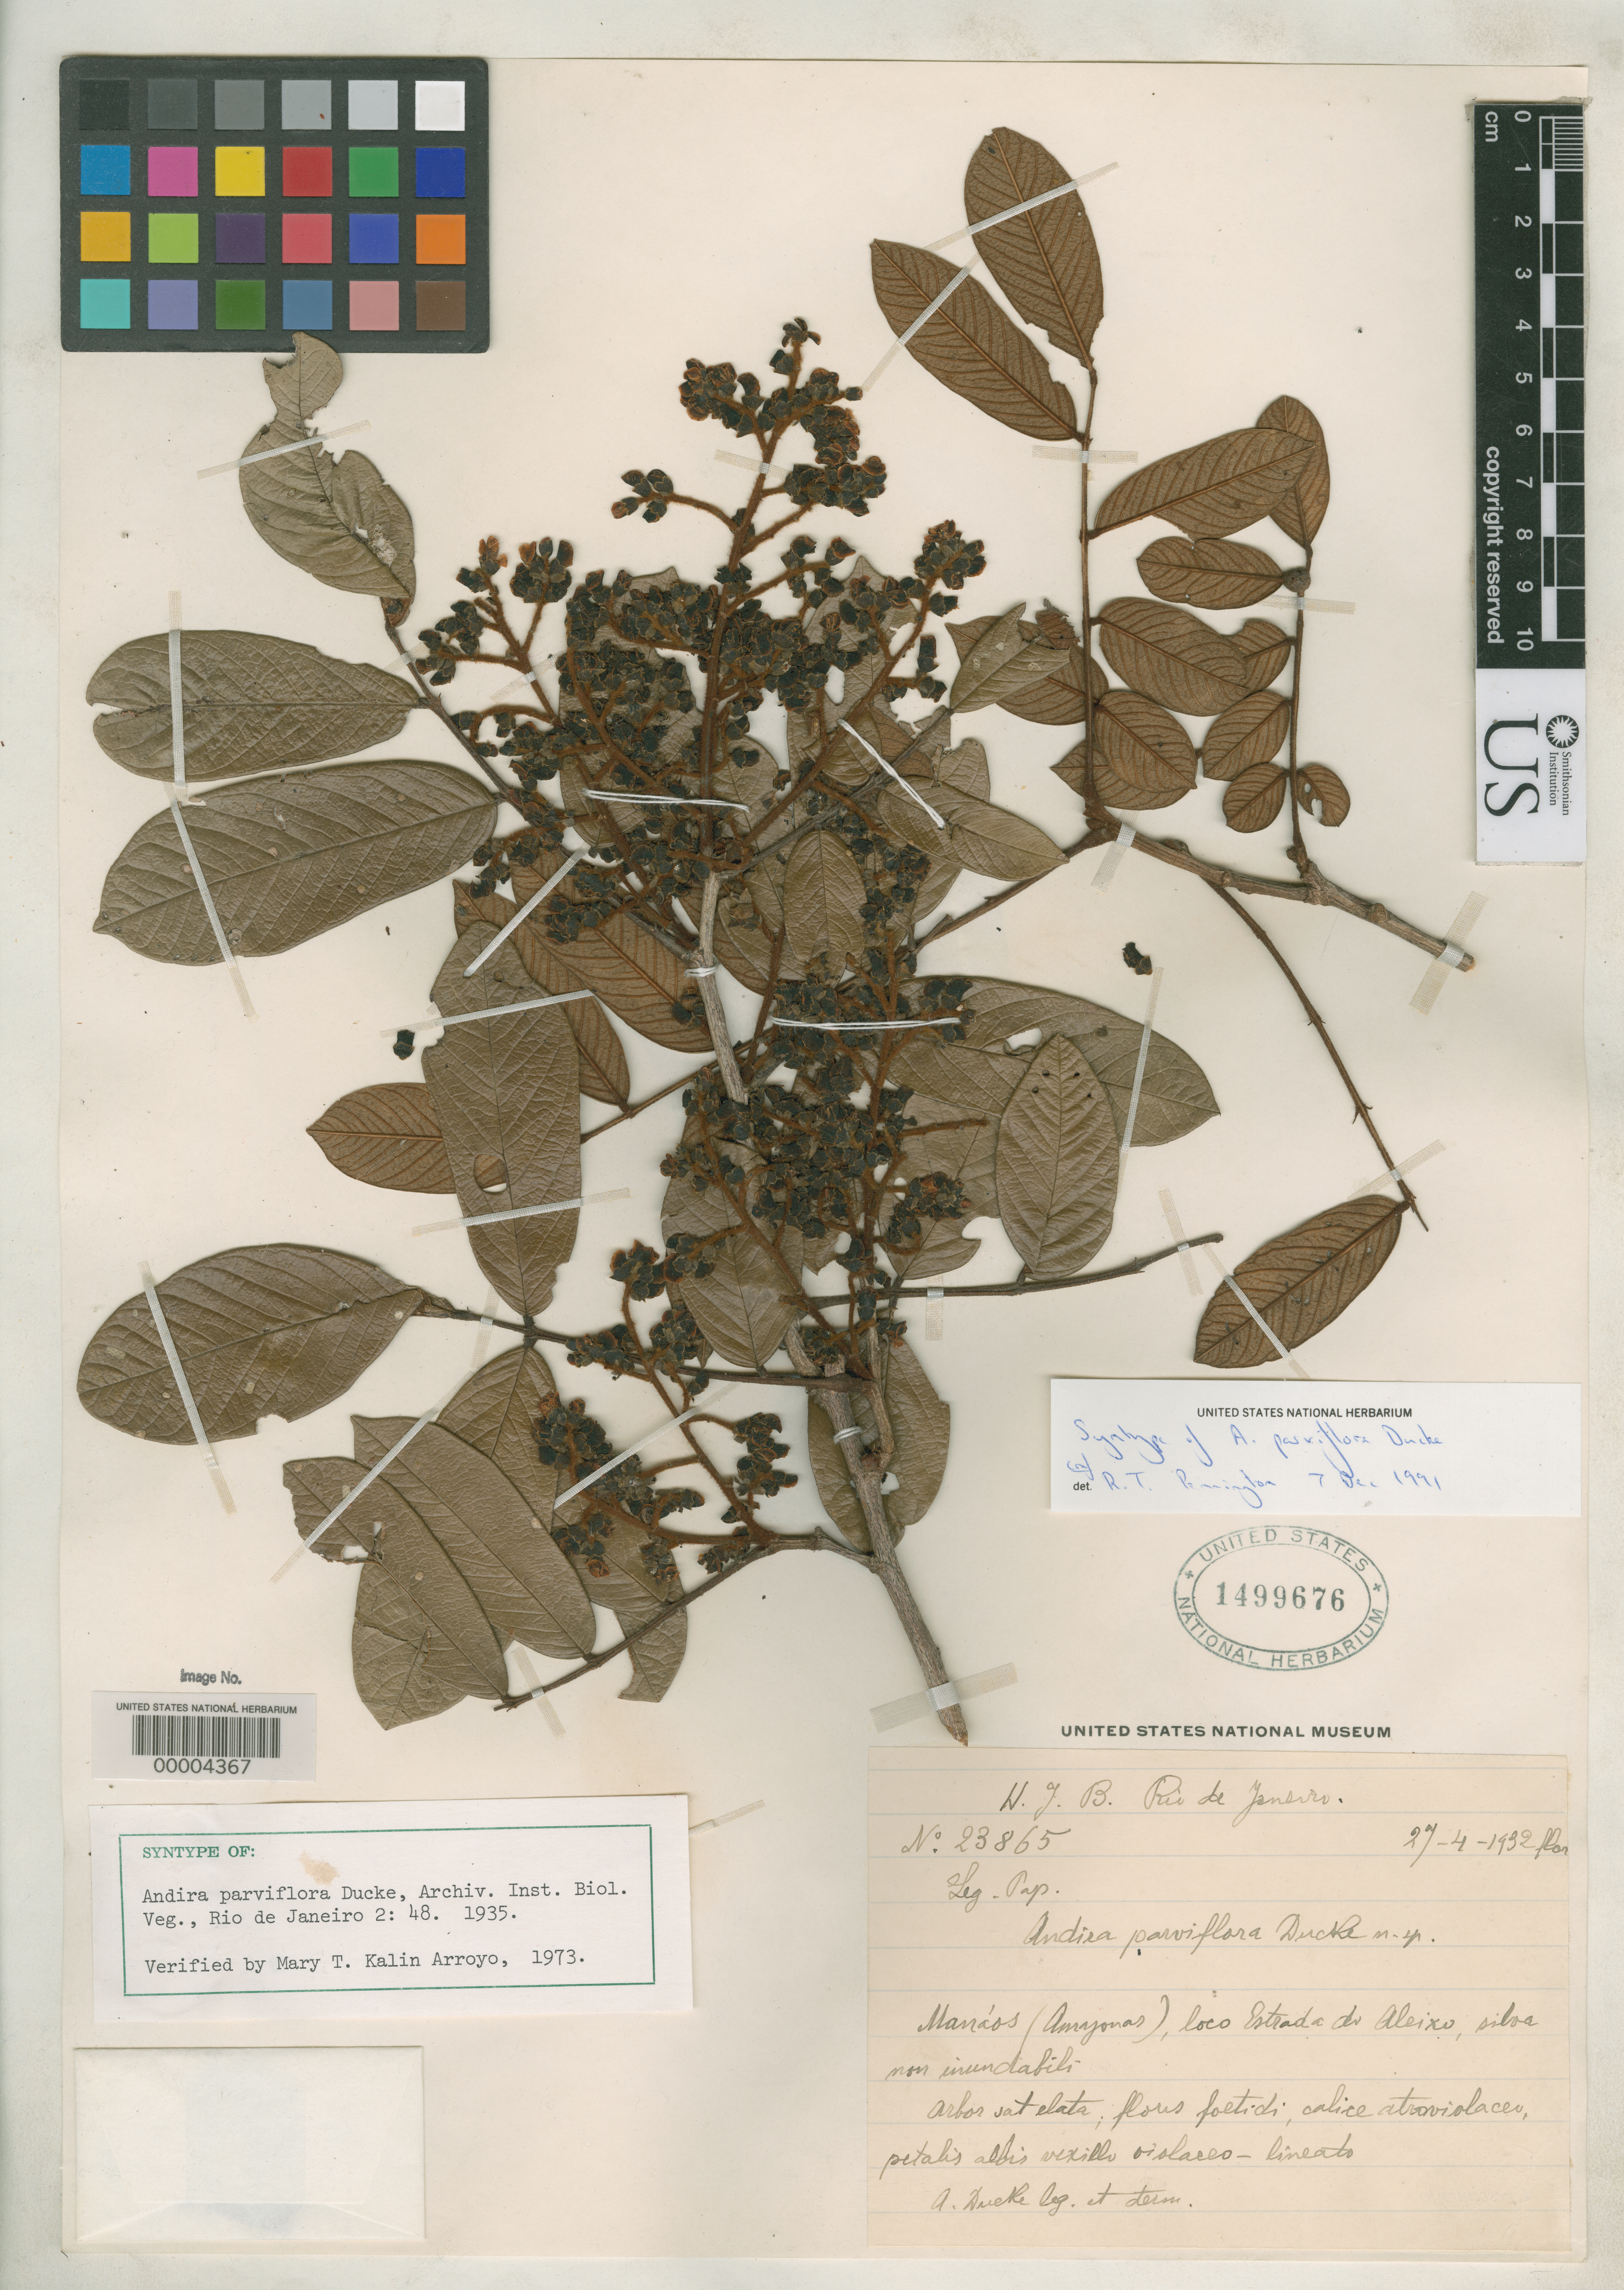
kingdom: Plantae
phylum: Tracheophyta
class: Magnoliopsida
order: Fabales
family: Fabaceae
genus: Andira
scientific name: Andira parviflora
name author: Ducke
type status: Isolectotype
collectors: A. Ducke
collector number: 23865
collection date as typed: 27 Apr 1932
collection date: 1932-04-27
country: Brazil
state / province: Amazonas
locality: Manáos (Amazonas), loco Estrada do Aleixo, silva non inundabili.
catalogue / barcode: US 1499676